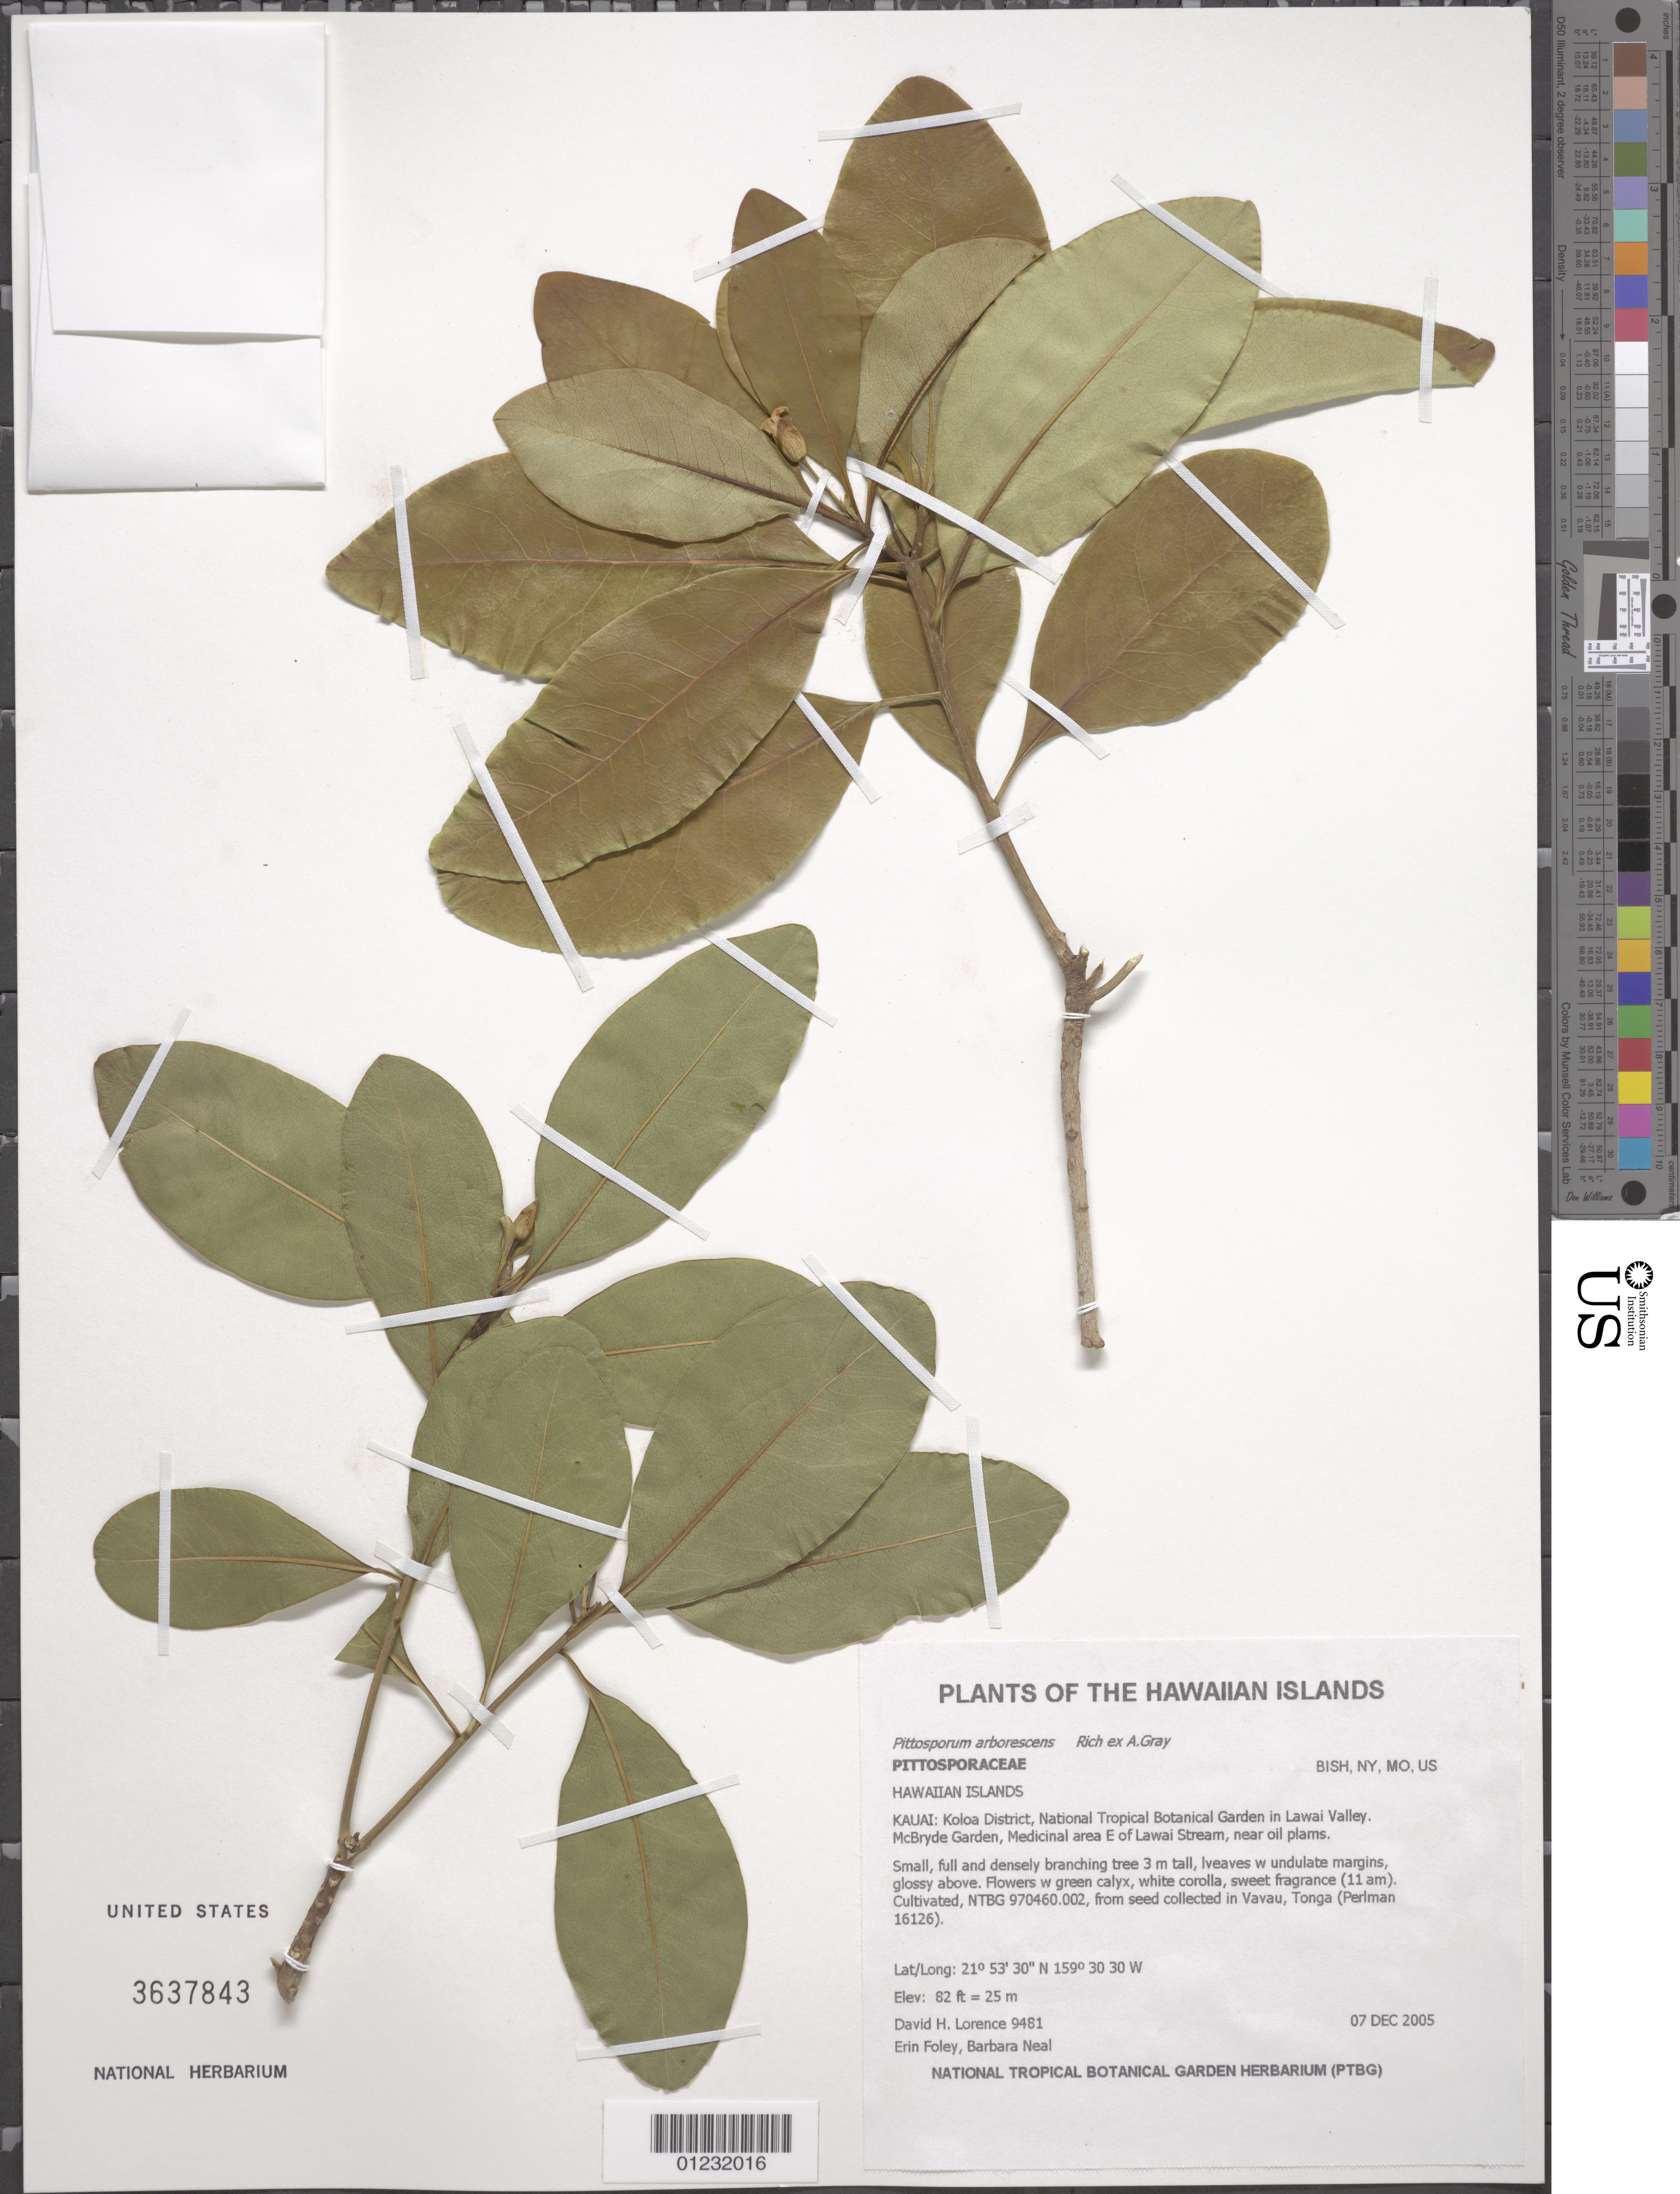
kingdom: Plantae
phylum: Tracheophyta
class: Magnoliopsida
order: Apiales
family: Pittosporaceae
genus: Pittosporum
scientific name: Pittosporum arborescens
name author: Rich. ex A. Gray in Wilkes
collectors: D. Lorence, E. Foley & B. Neal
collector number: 9481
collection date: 2005-10-05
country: United States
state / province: Hawaii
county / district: Kauai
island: Kaua'i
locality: Koloa District, National Tropical Botanical Garden in Lawai Valley, McBryde Garden, Medicinal area E of Lawai Stream, near oil plams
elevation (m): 25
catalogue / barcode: US 3637843